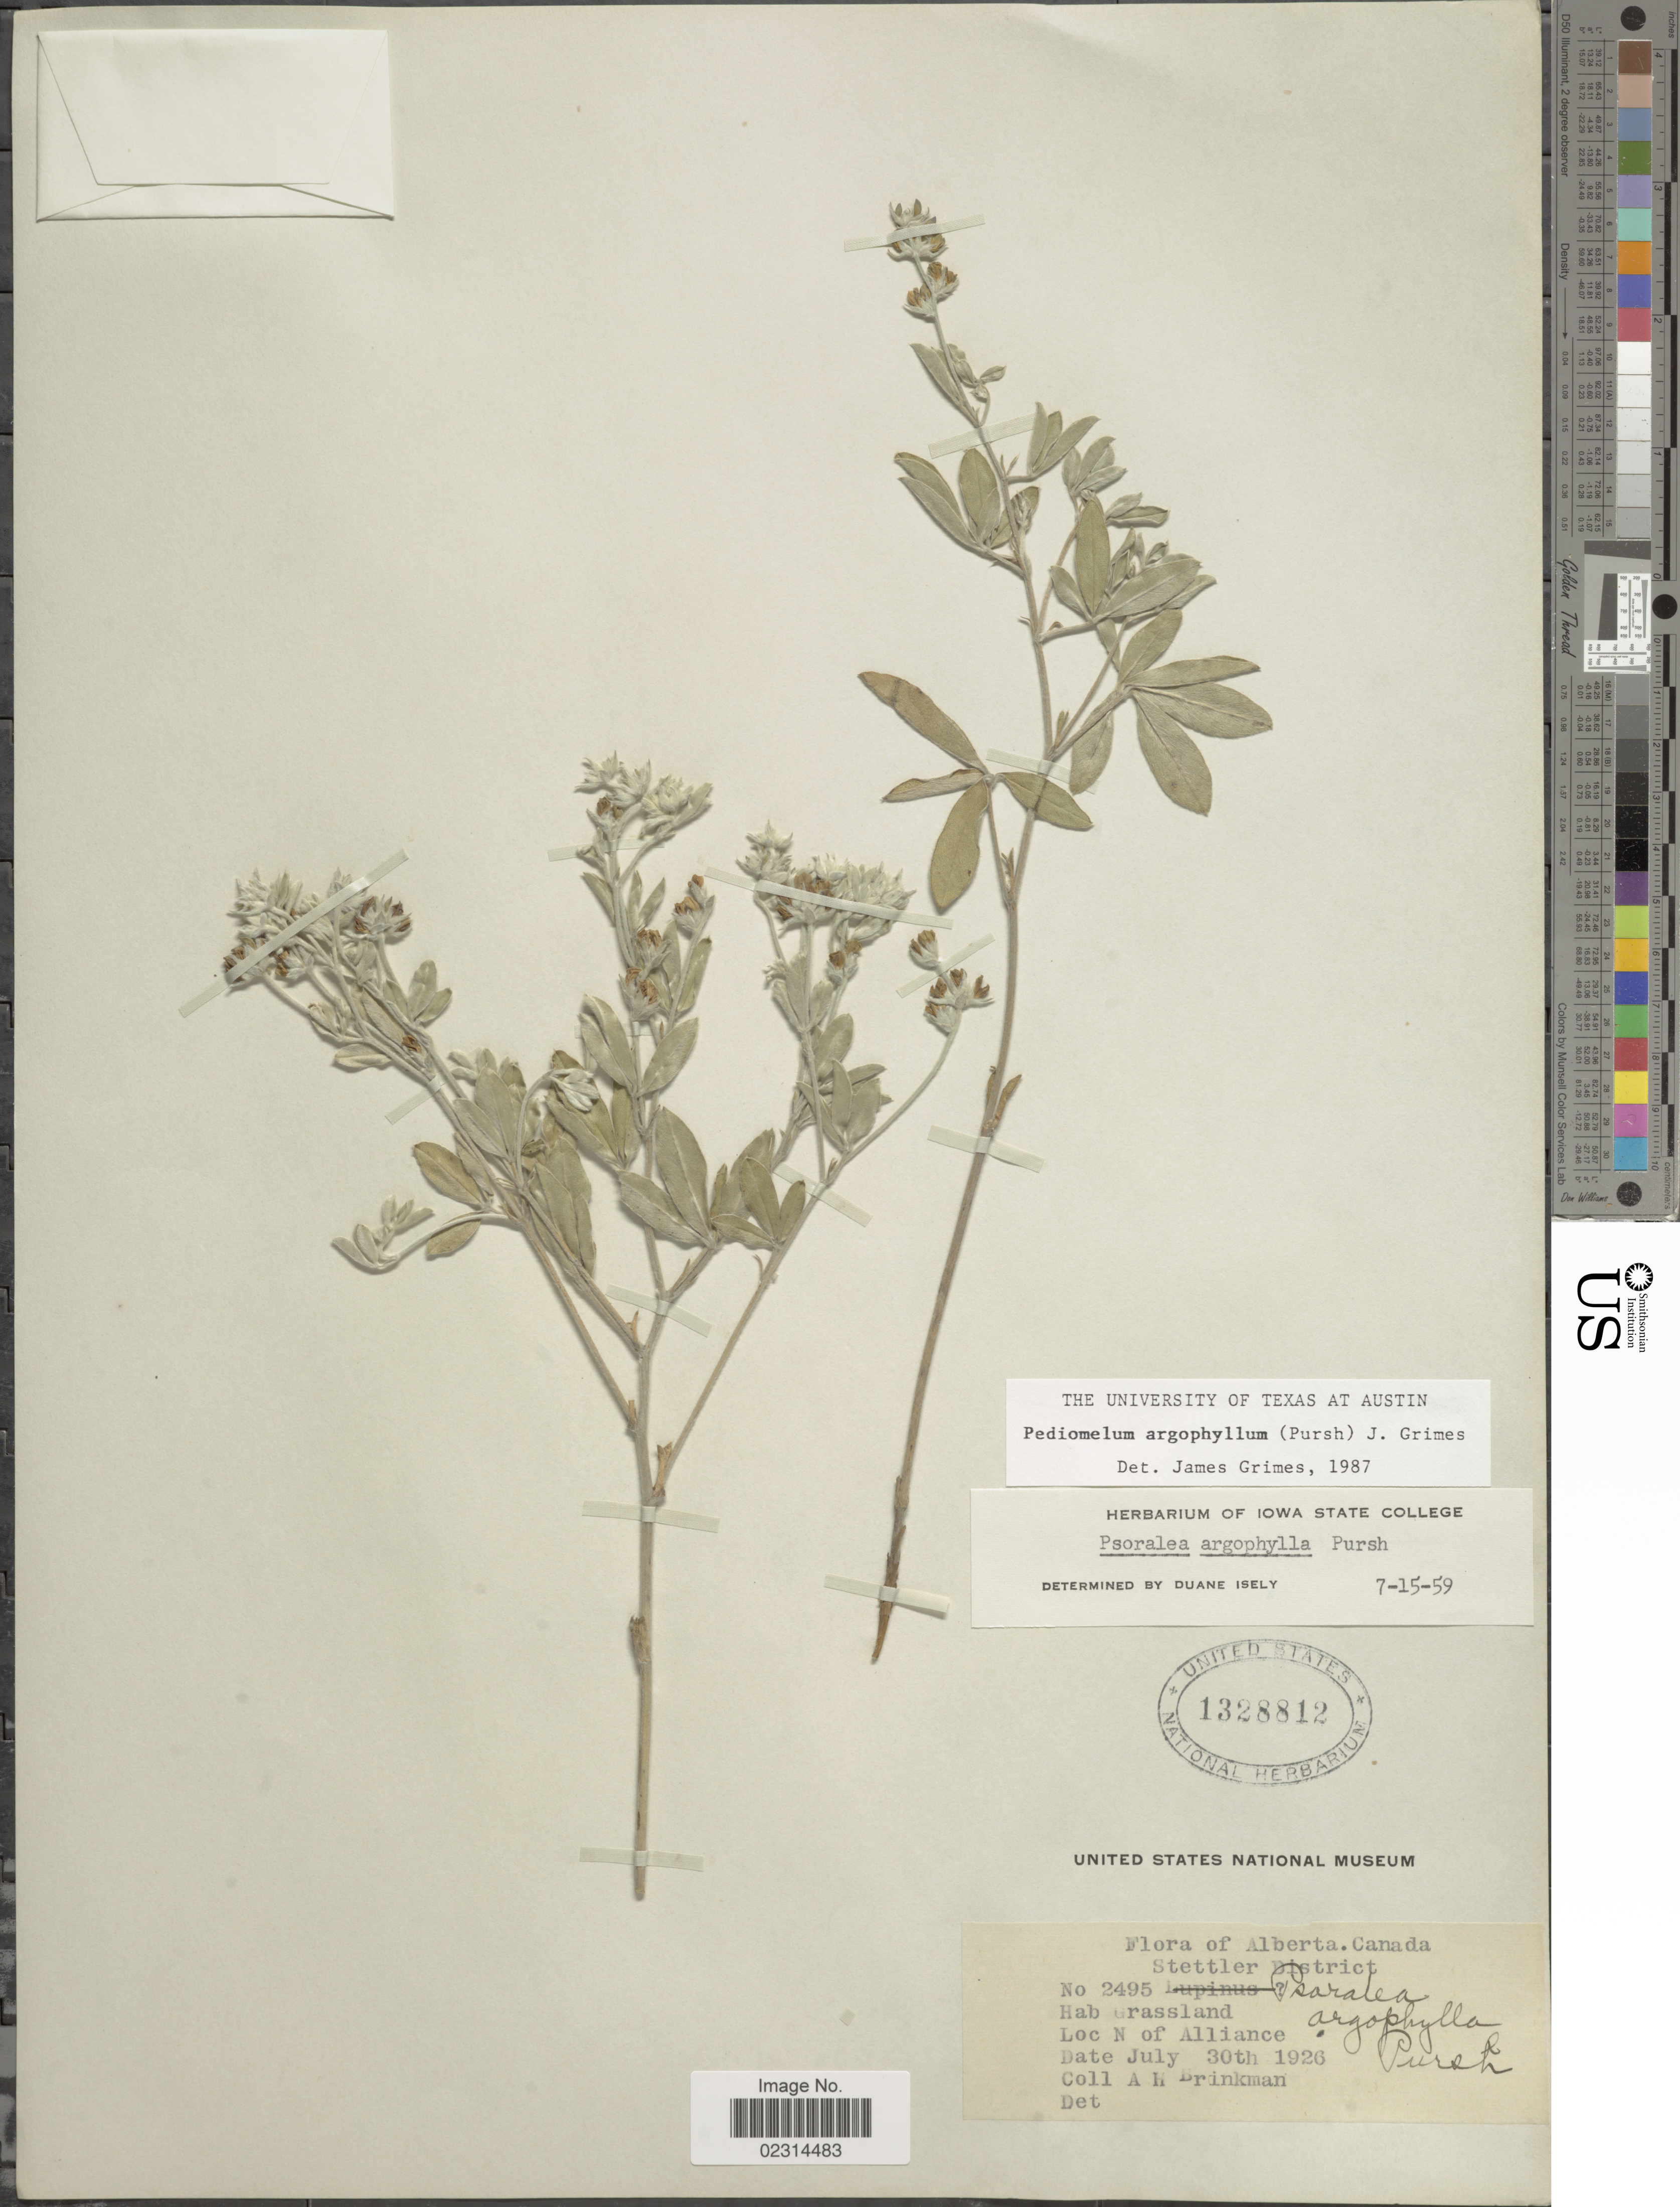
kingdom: Plantae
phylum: Tracheophyta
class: Magnoliopsida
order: Fabales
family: Fabaceae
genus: Pediomelum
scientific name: Pediomelum argophyllum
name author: (Pursh) J.W. Grimes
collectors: A. Brinkman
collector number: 2495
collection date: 1926-07-30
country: Canada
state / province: Alberta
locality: Stettler District. N of Alliance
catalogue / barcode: US 1328812